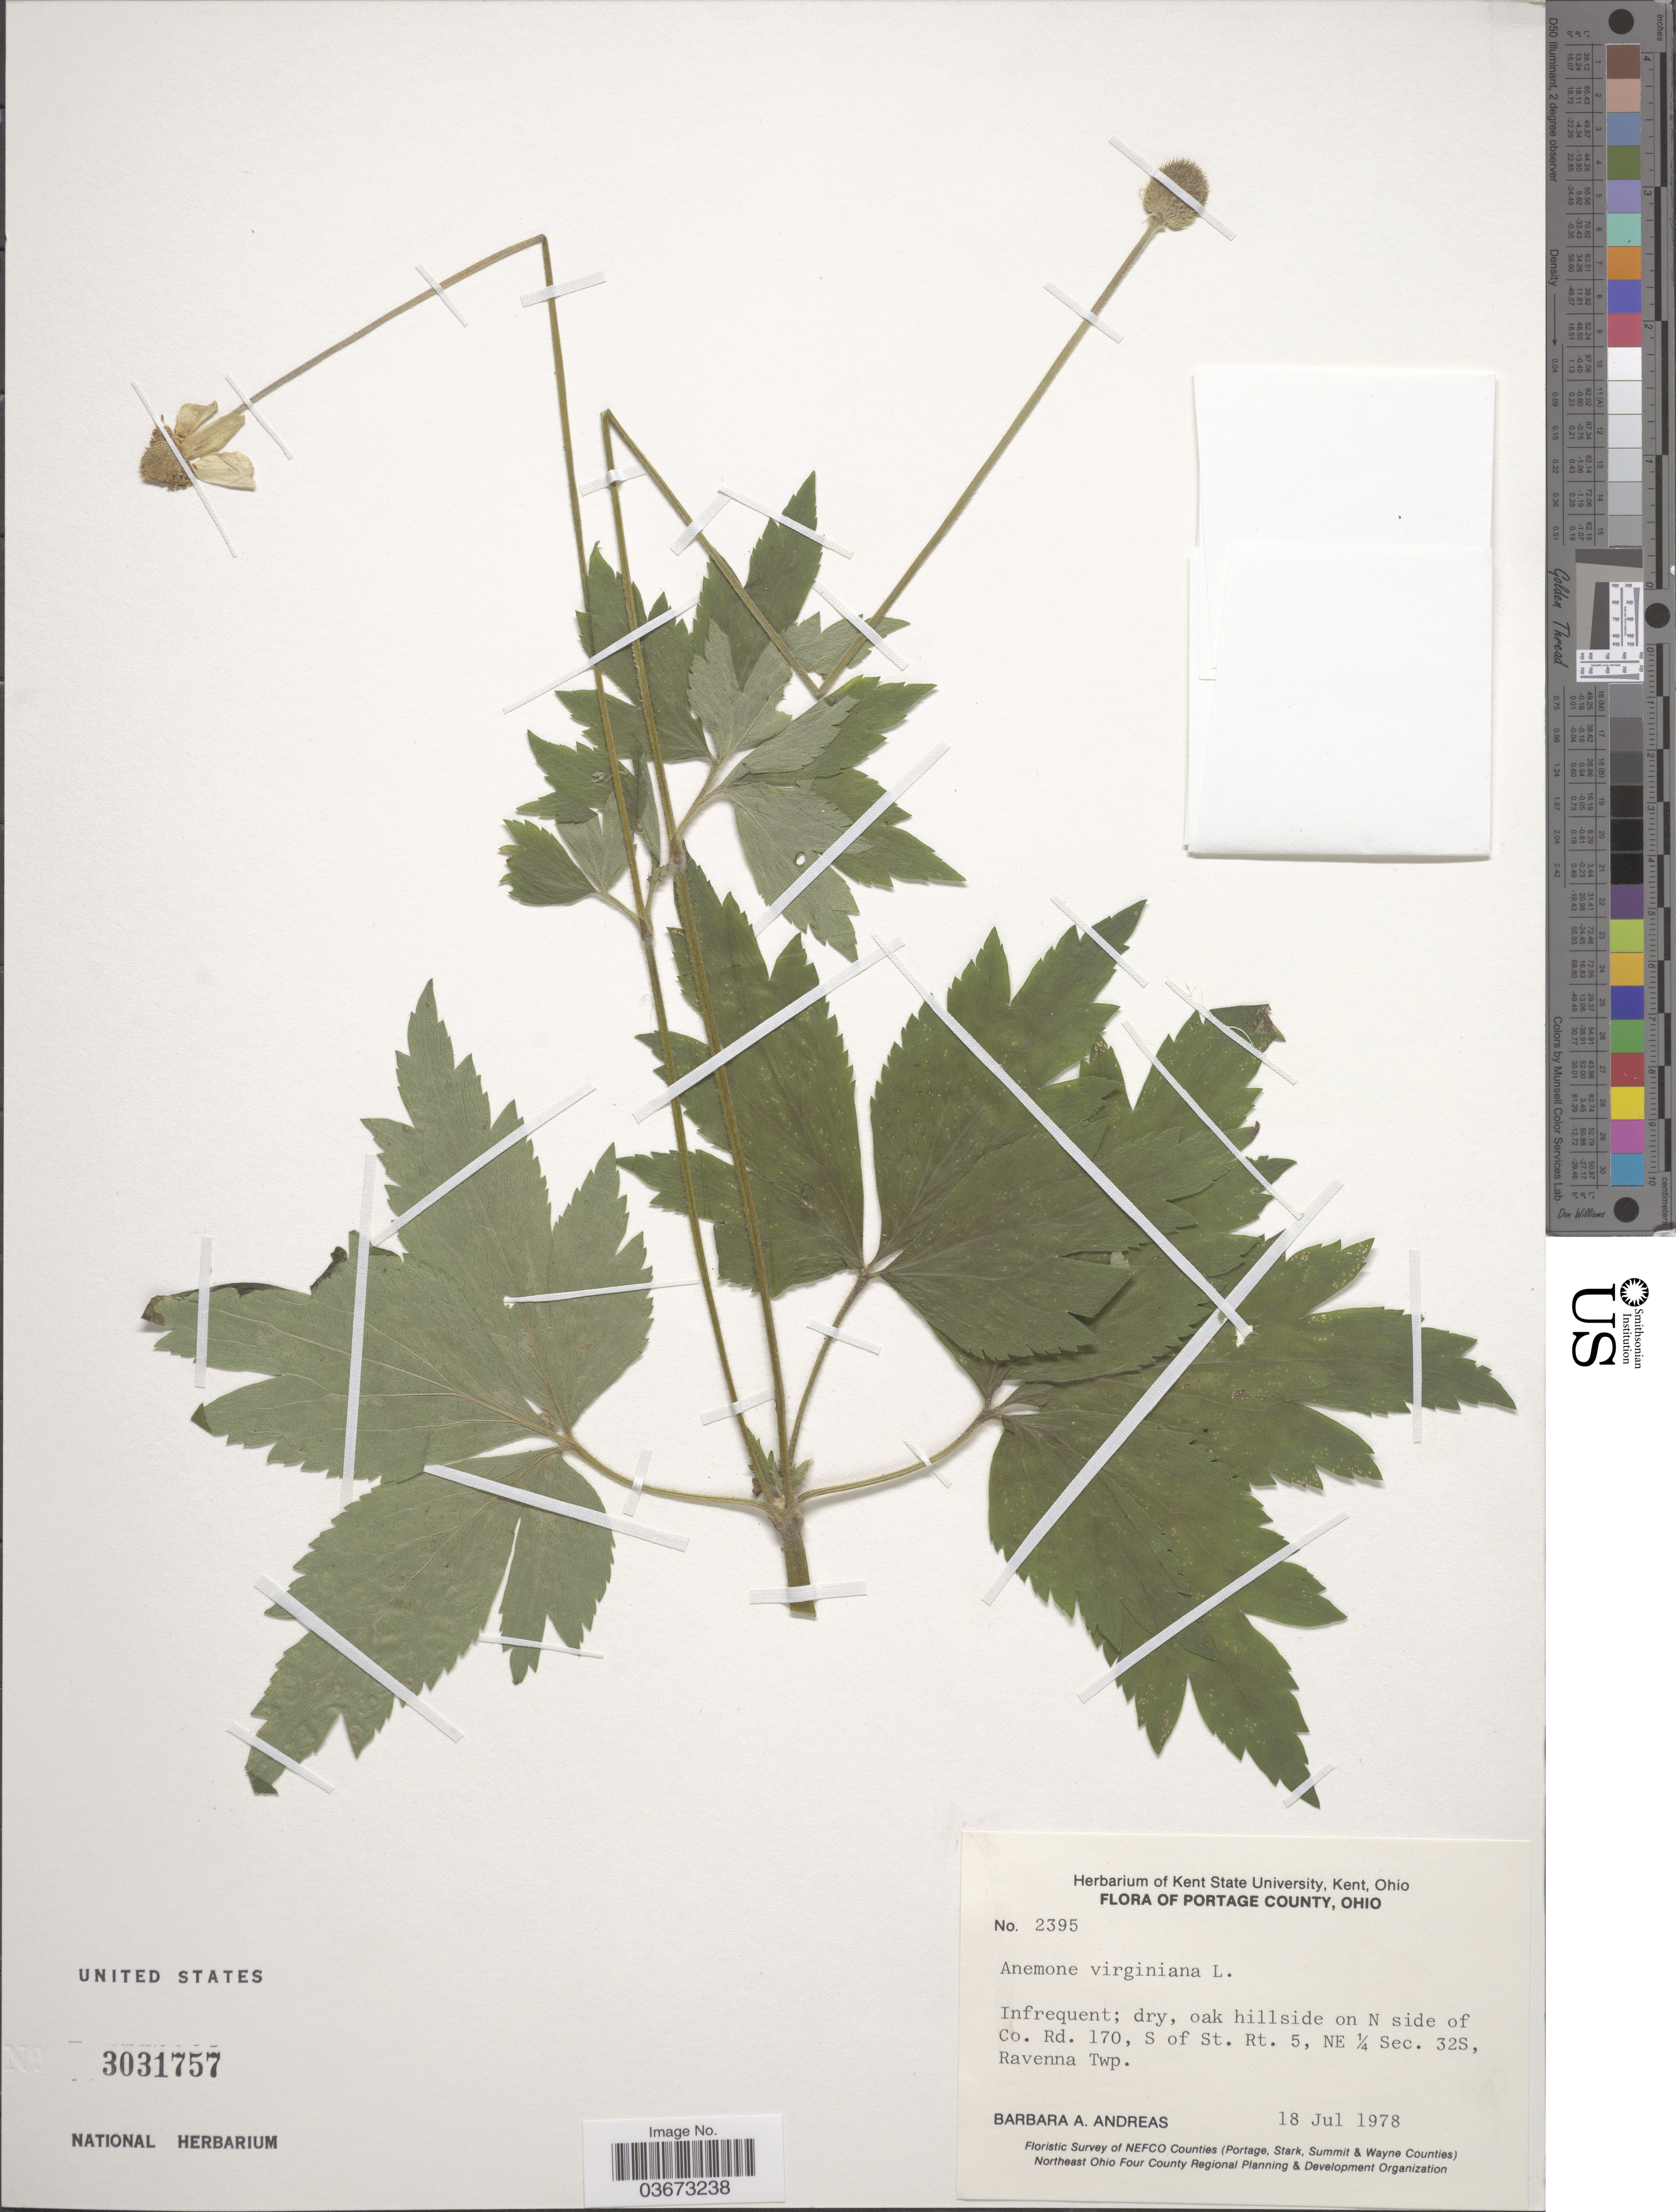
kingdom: Plantae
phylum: Tracheophyta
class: Magnoliopsida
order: Ranunculales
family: Ranunculaceae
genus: Anemone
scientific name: Anemone virginiana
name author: L.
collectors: B. A. Andreas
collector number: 2395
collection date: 1978-07-18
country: United States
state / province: Ohio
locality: Portage County. Oak hillside on N side of Co. Rd. 170, S of St. Rt. 5, NE ¼ Sec. 32S, Ravenna Twp.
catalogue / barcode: US 3031757